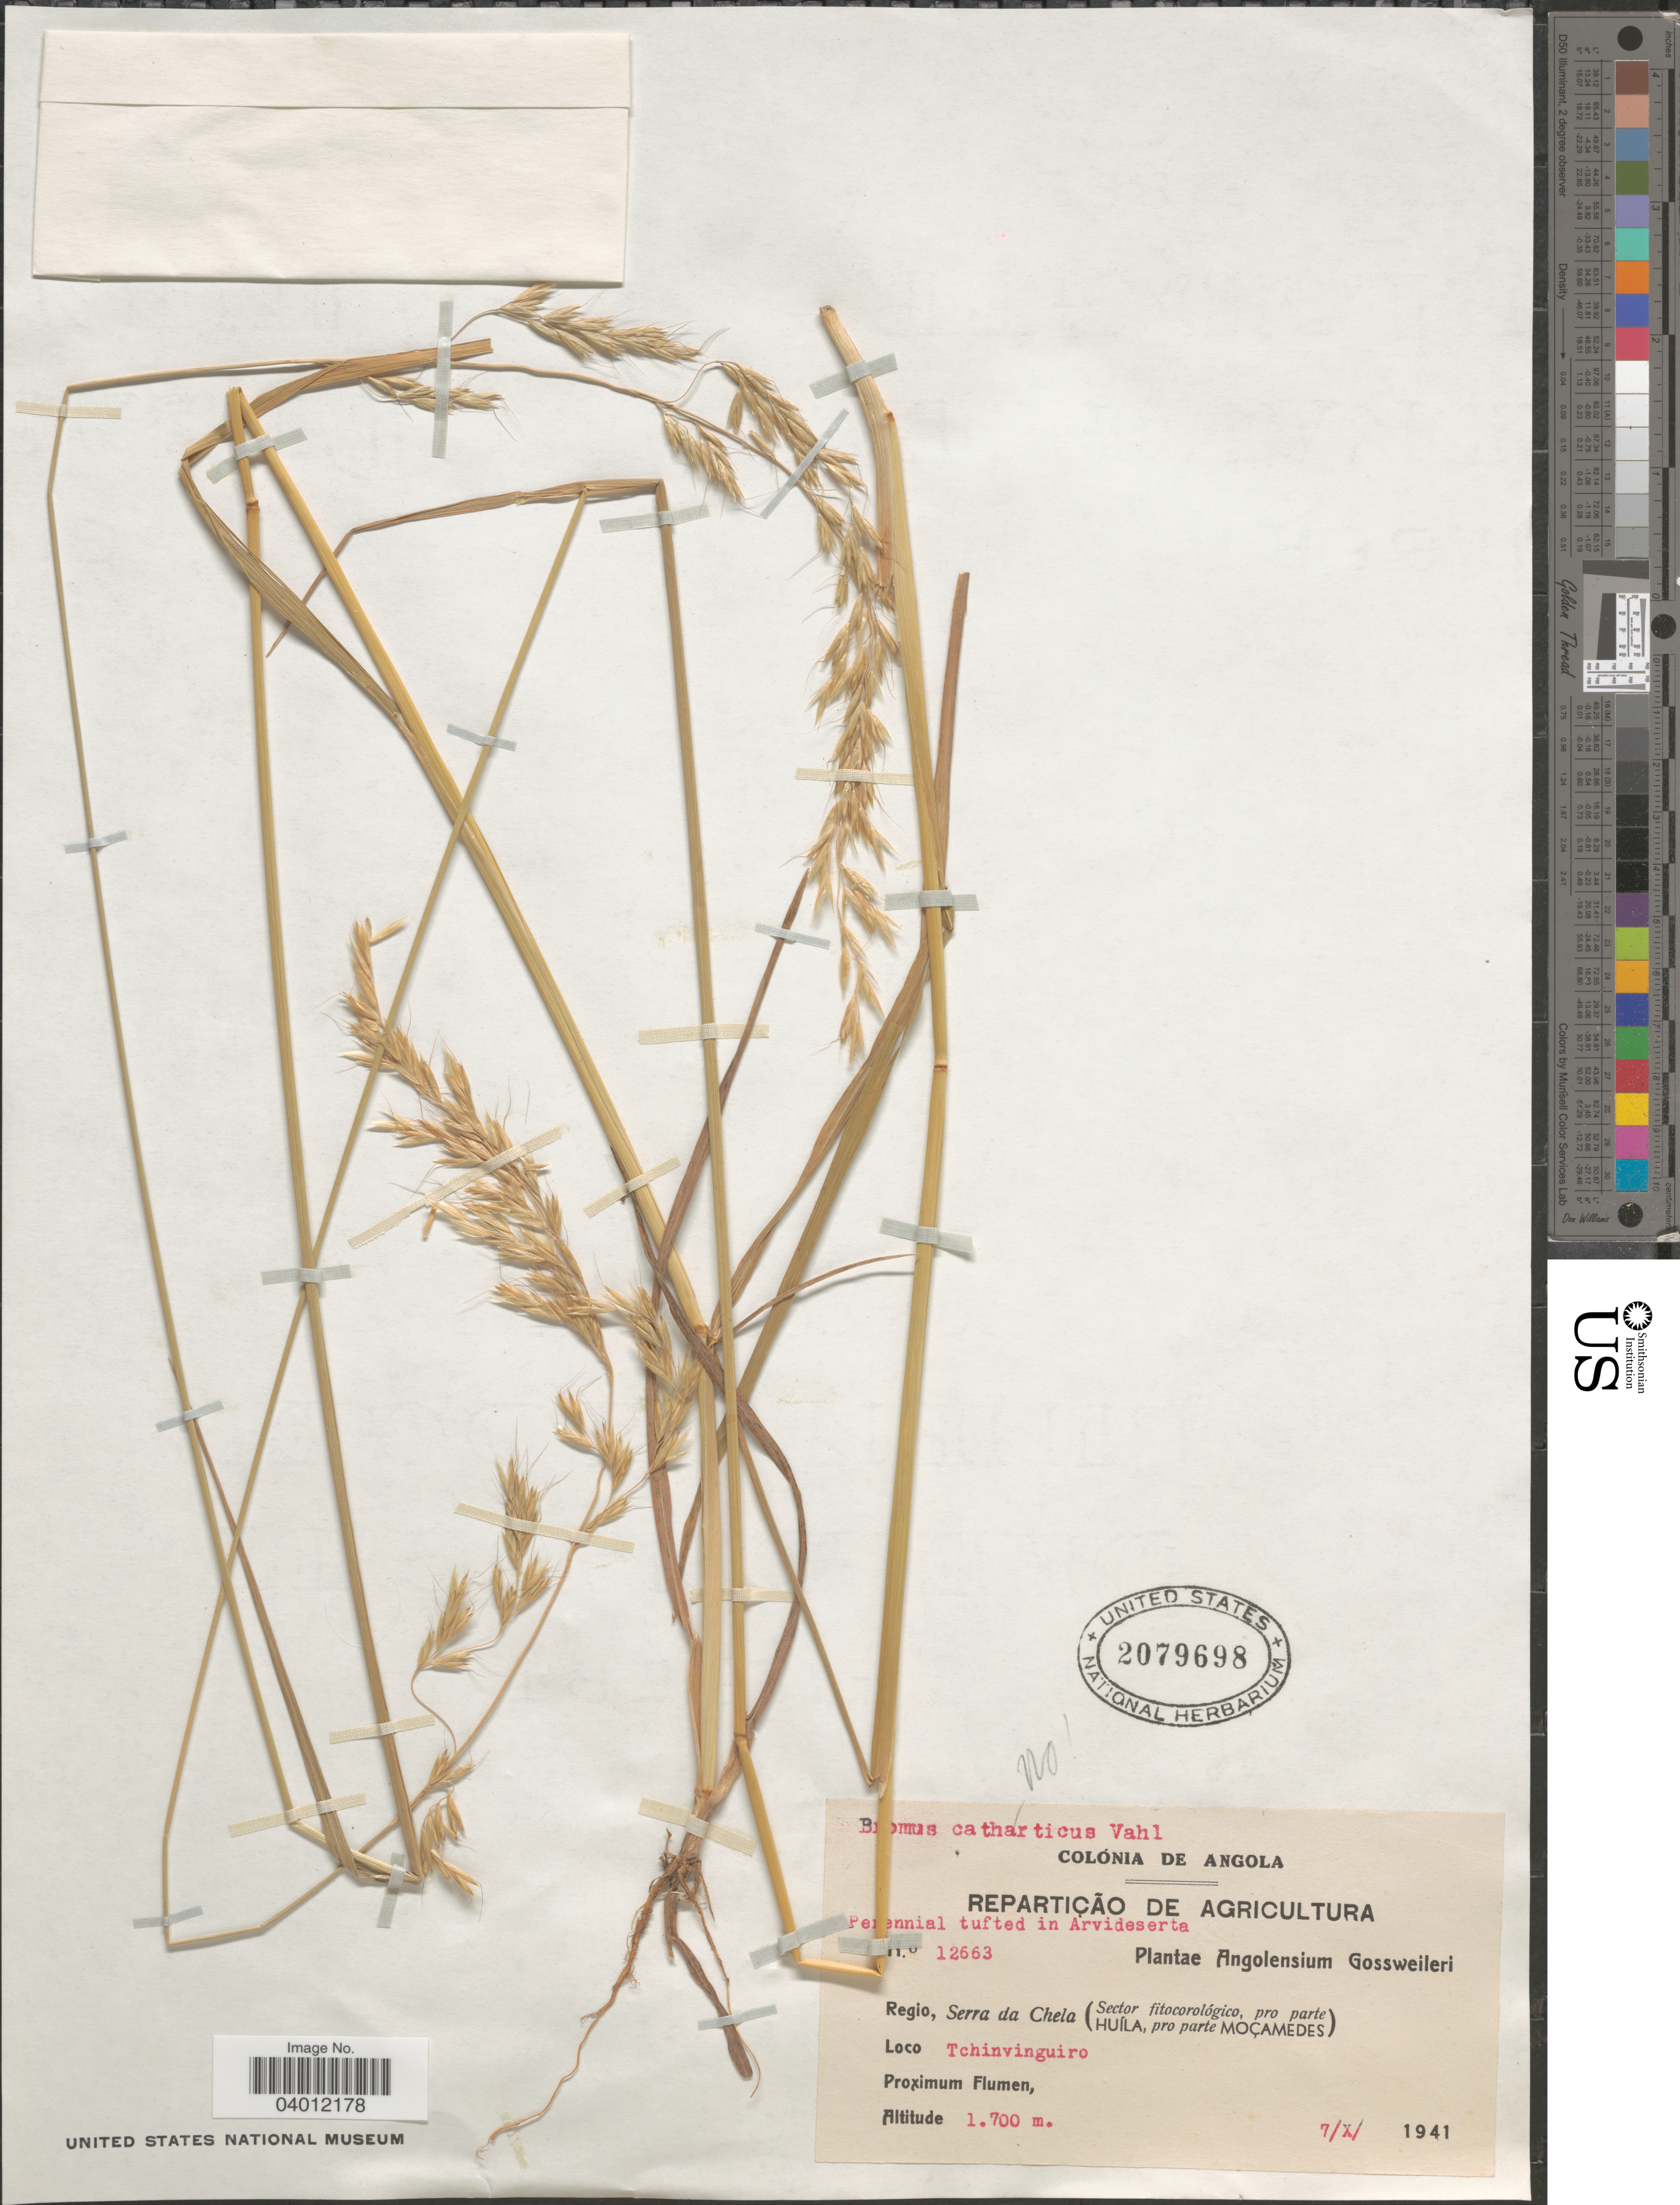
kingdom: Plantae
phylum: Tracheophyta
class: Liliopsida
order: Poales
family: Poaceae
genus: Trisetopsis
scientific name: Trisetopsis sp.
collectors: Gossweiler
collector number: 12663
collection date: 1941-10-07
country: Angola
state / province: Huila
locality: Serra da Chela (Sector fitocorológico, pro parte. Huíla, pro parte Moçamedes). Tchinvinguiro.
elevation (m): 1700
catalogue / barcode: US 2079698